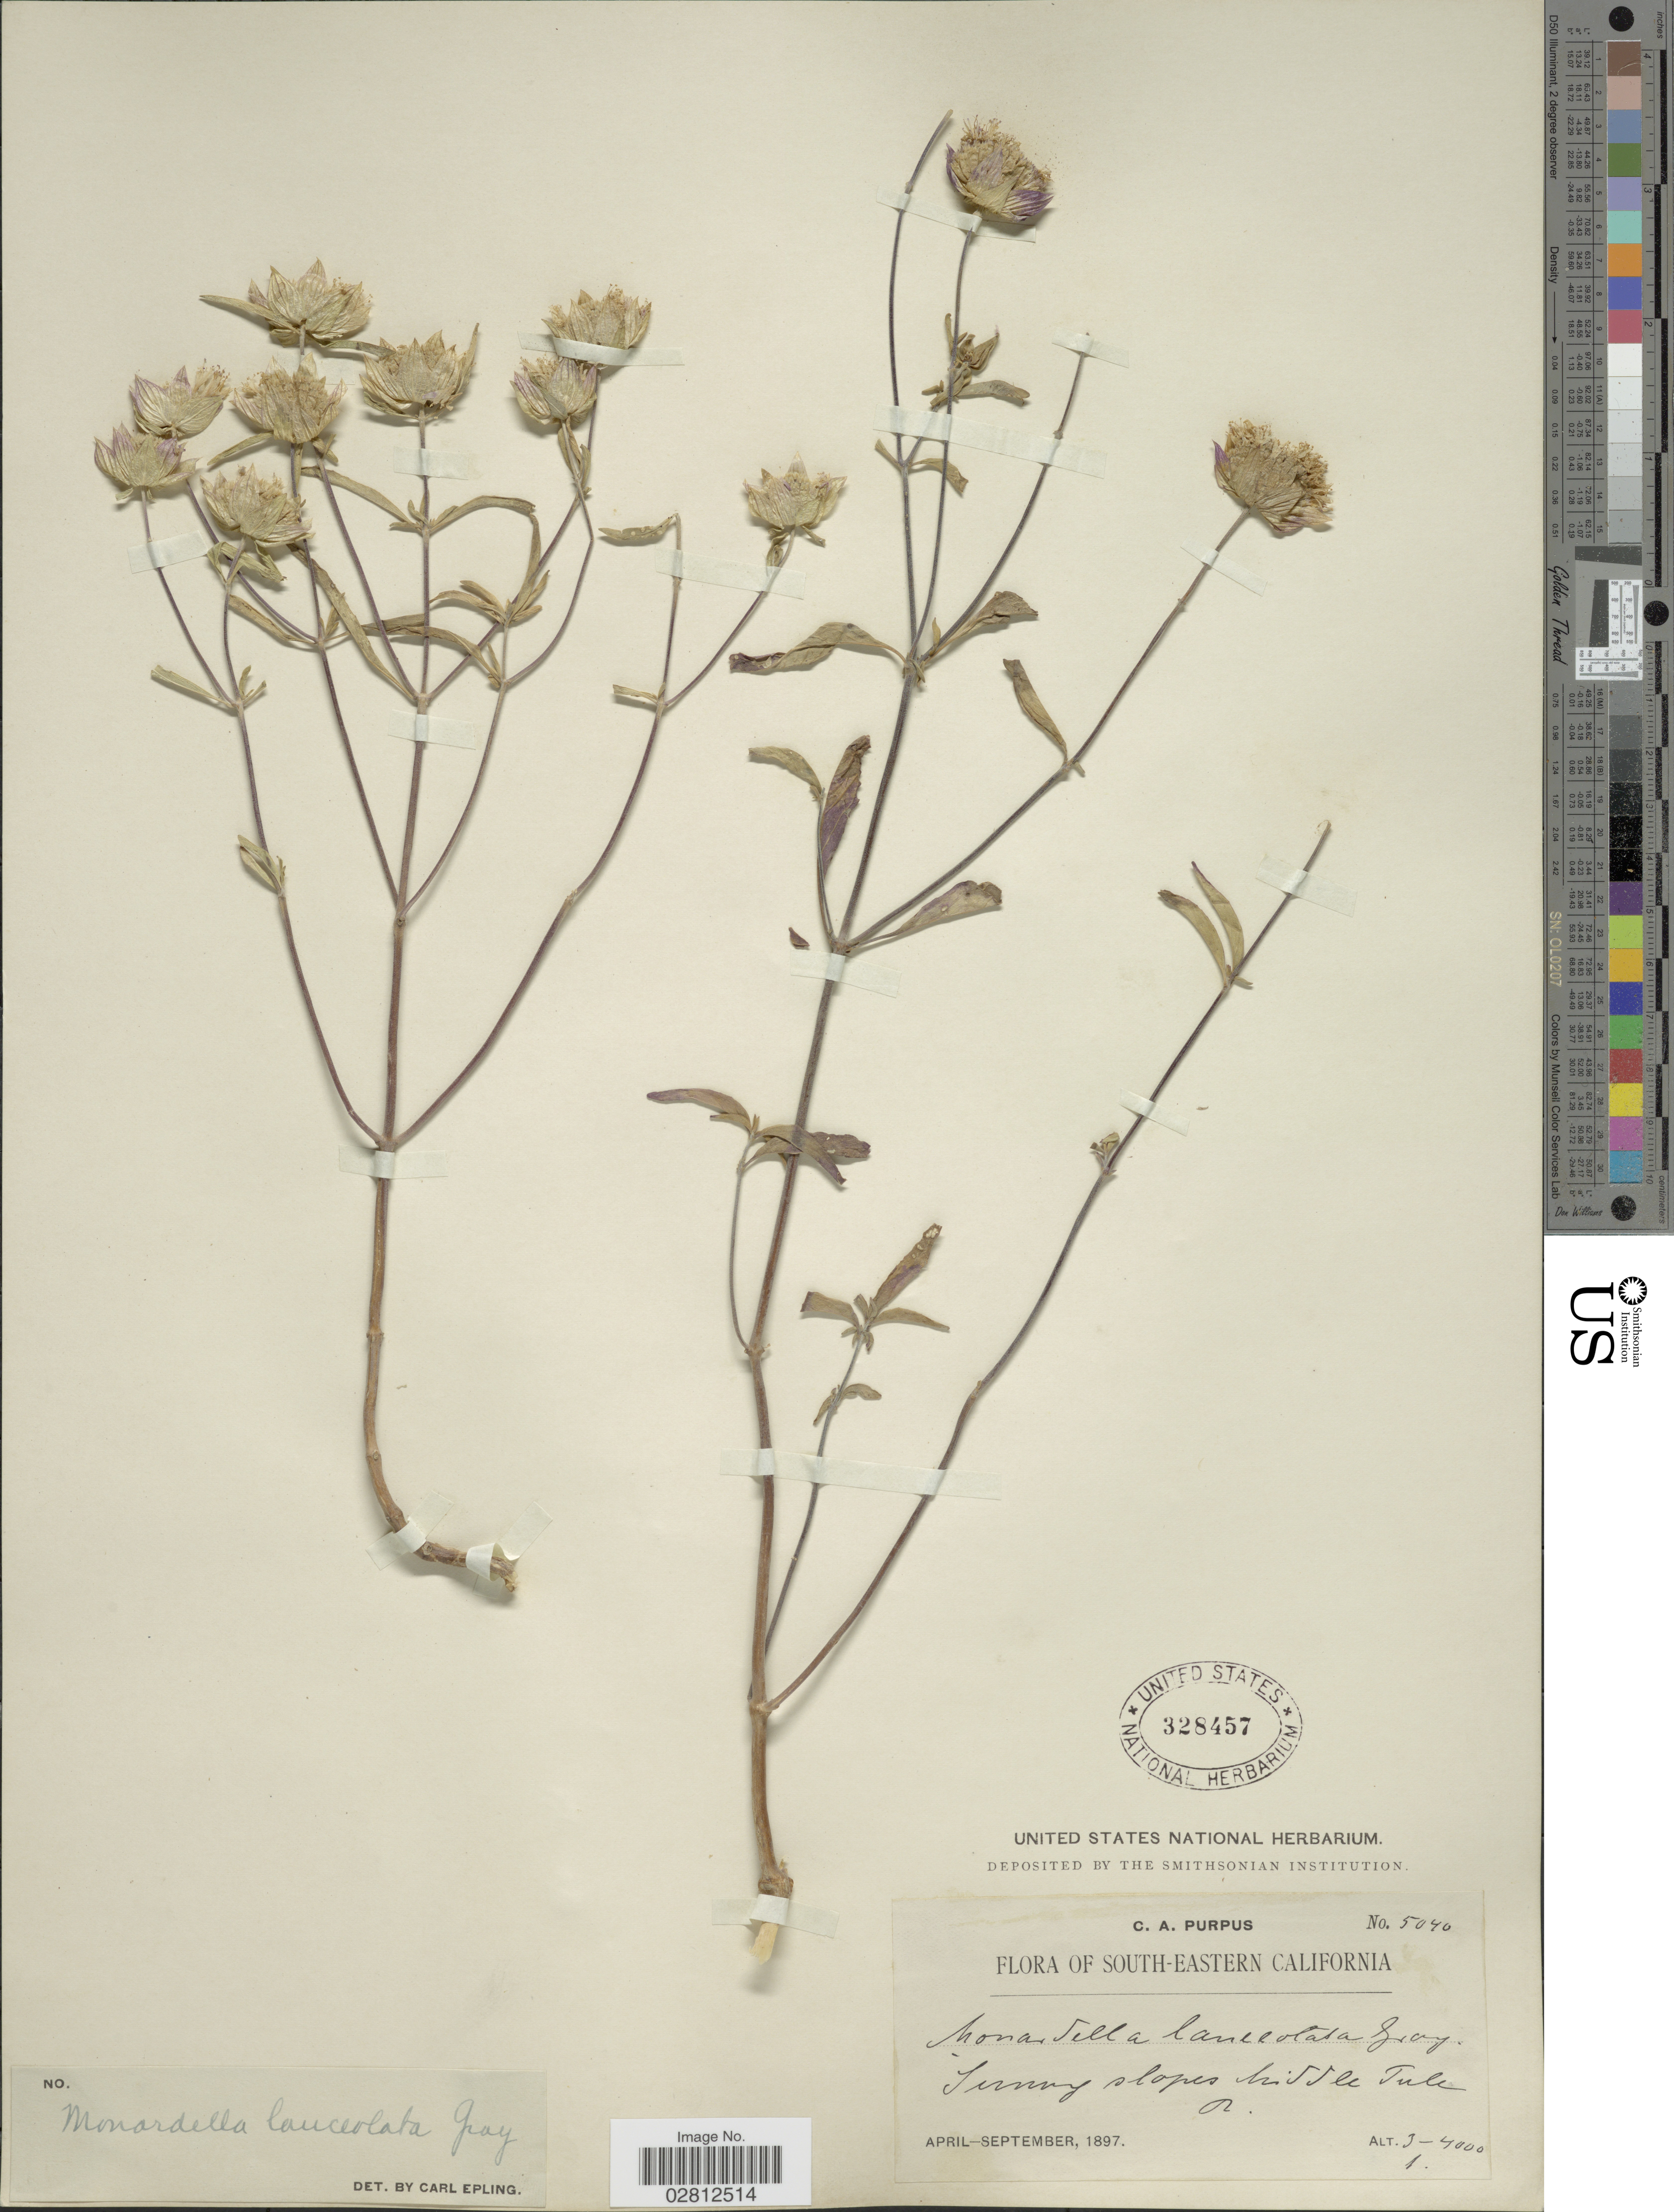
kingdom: Plantae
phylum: Tracheophyta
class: Magnoliopsida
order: Lamiales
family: Lamiaceae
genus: Monardella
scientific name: Monardella lanceolata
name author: A. Gray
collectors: C. A. Purpus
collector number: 5040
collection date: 1897-04/1897-09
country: United States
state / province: California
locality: South-eastern California, sunny slopes Middle Tule R. (river)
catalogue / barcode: US 328457